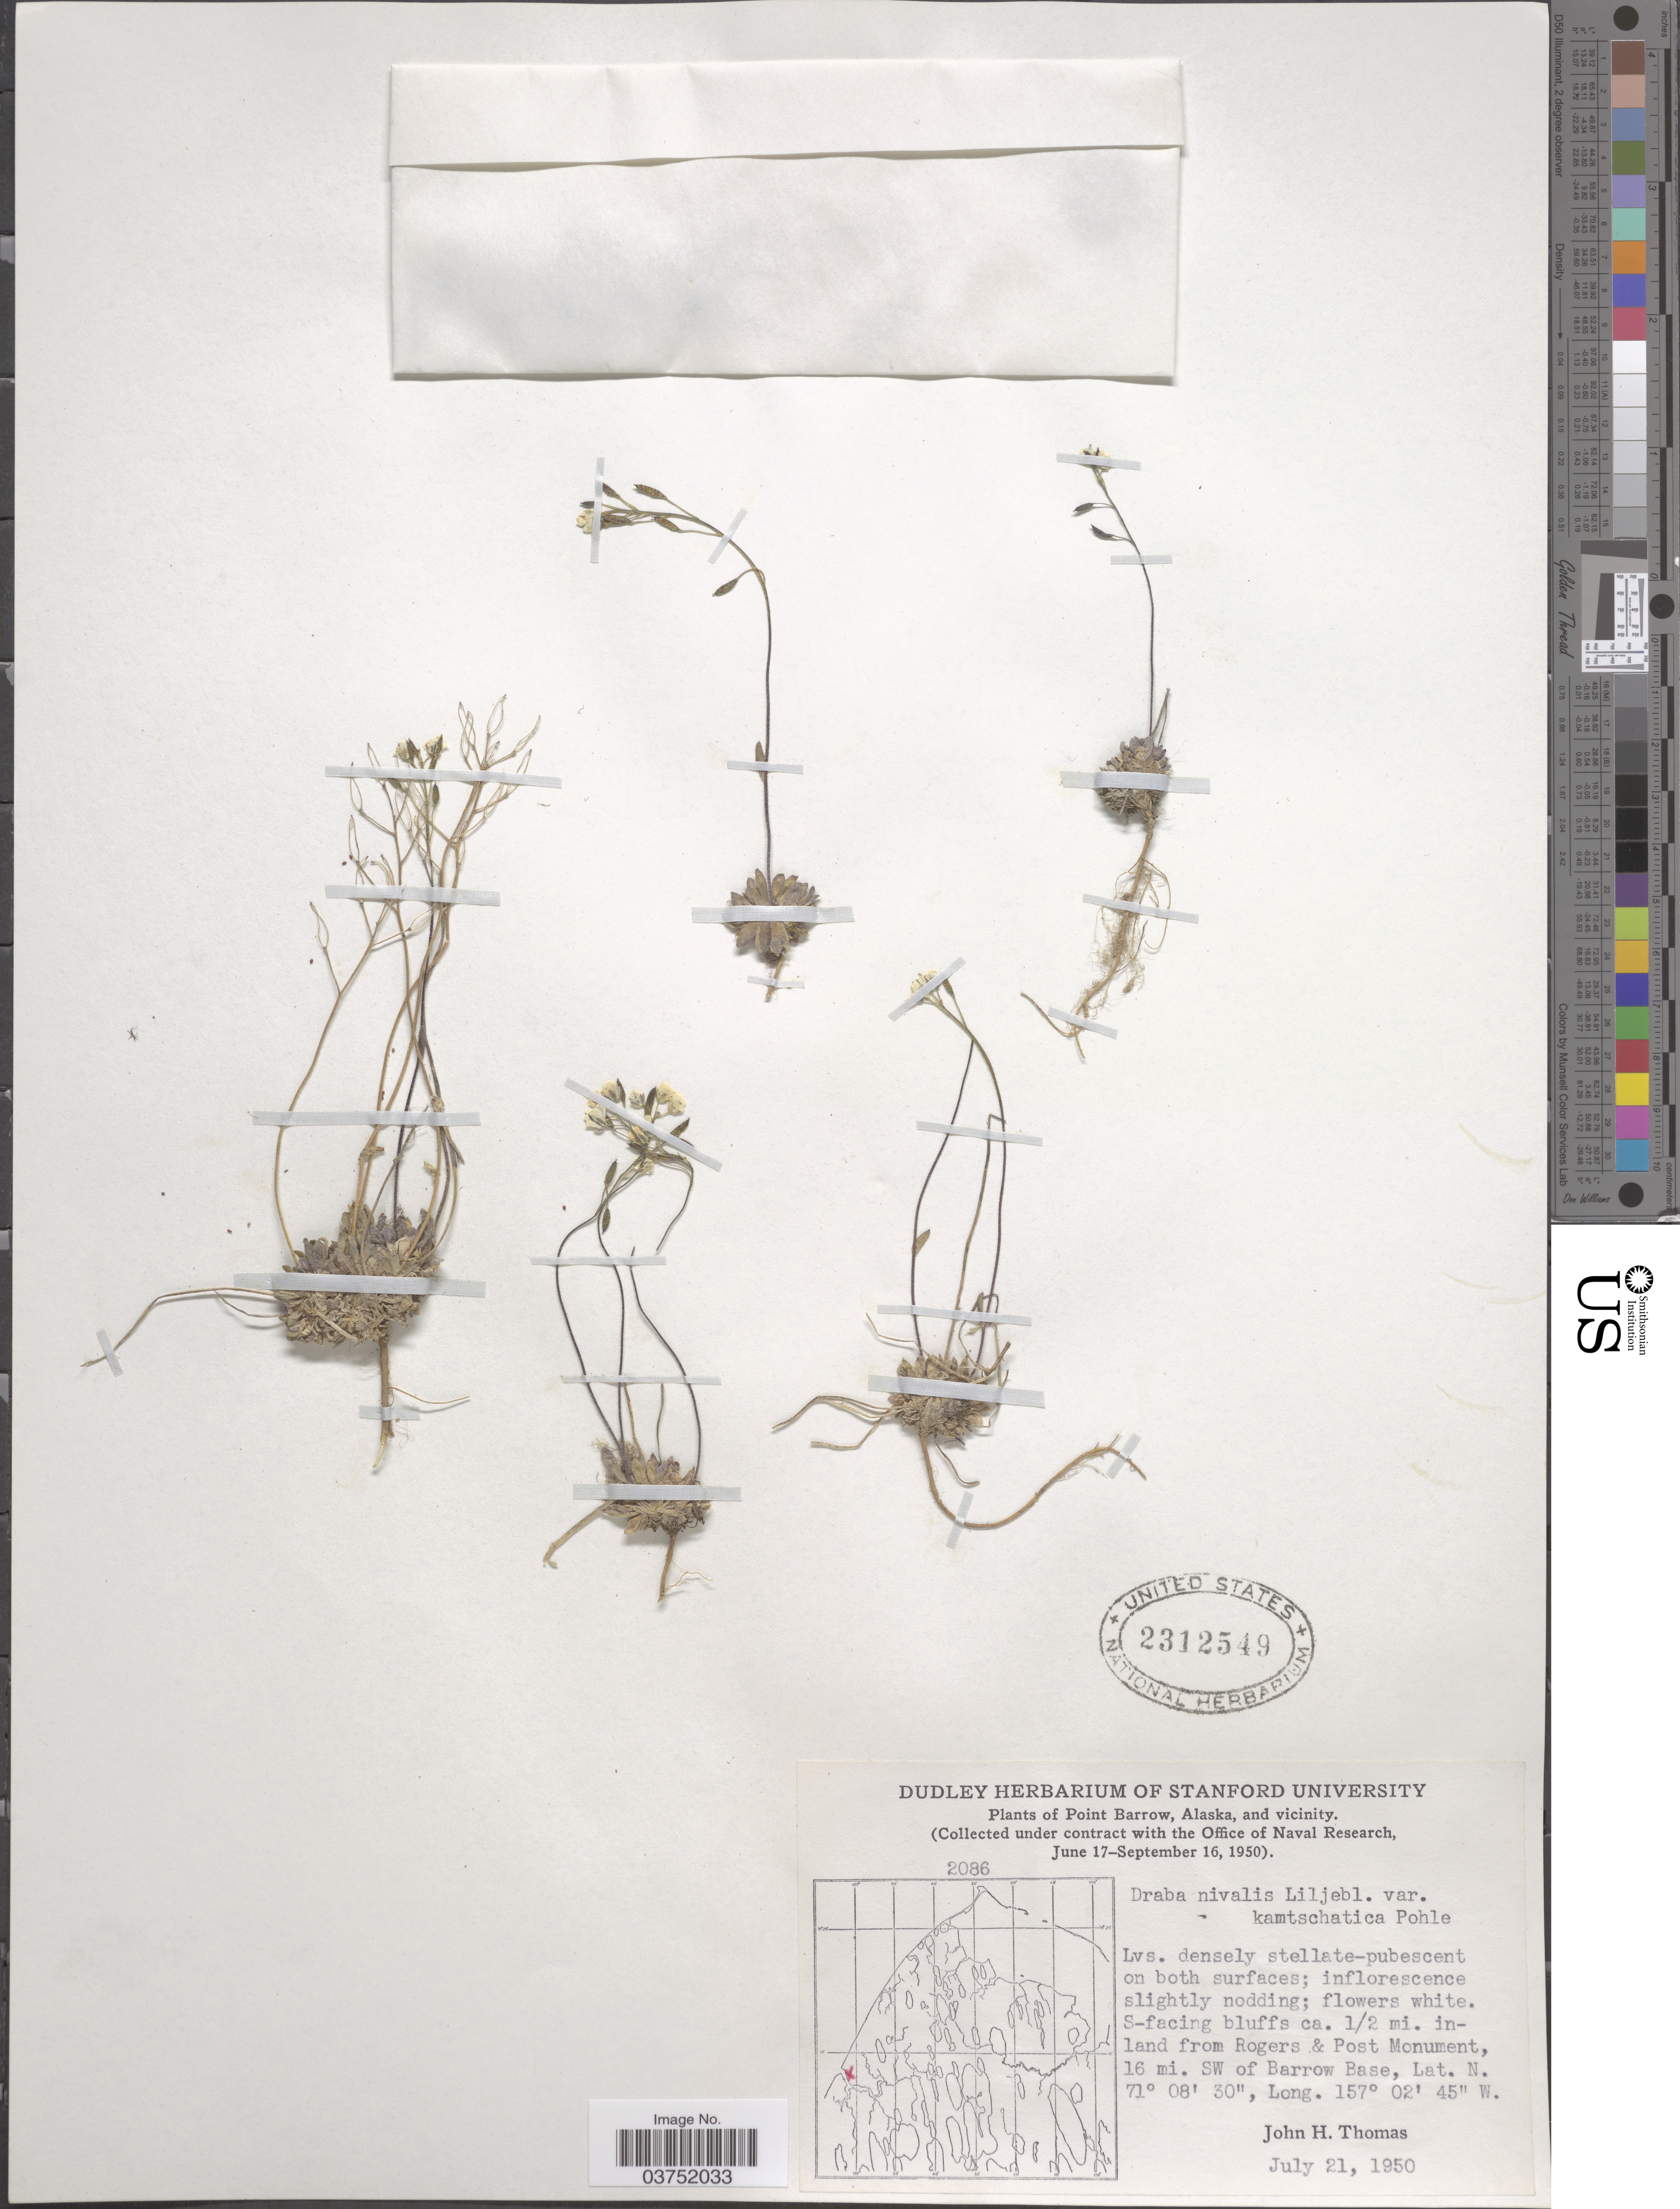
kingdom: Plantae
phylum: Tracheophyta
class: Magnoliopsida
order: Brassicales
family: Brassicaceae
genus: Draba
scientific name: Draba nivalis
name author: Lilj.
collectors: J. H. Thomas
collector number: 2086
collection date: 1950-07-21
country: United States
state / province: Alaska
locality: Point Barrow and vicinity. S-facing bluffs ca. ½ mi. inland from Rogers & Post Monument, 16 mi. SW of Barrow Base.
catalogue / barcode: US 2312549